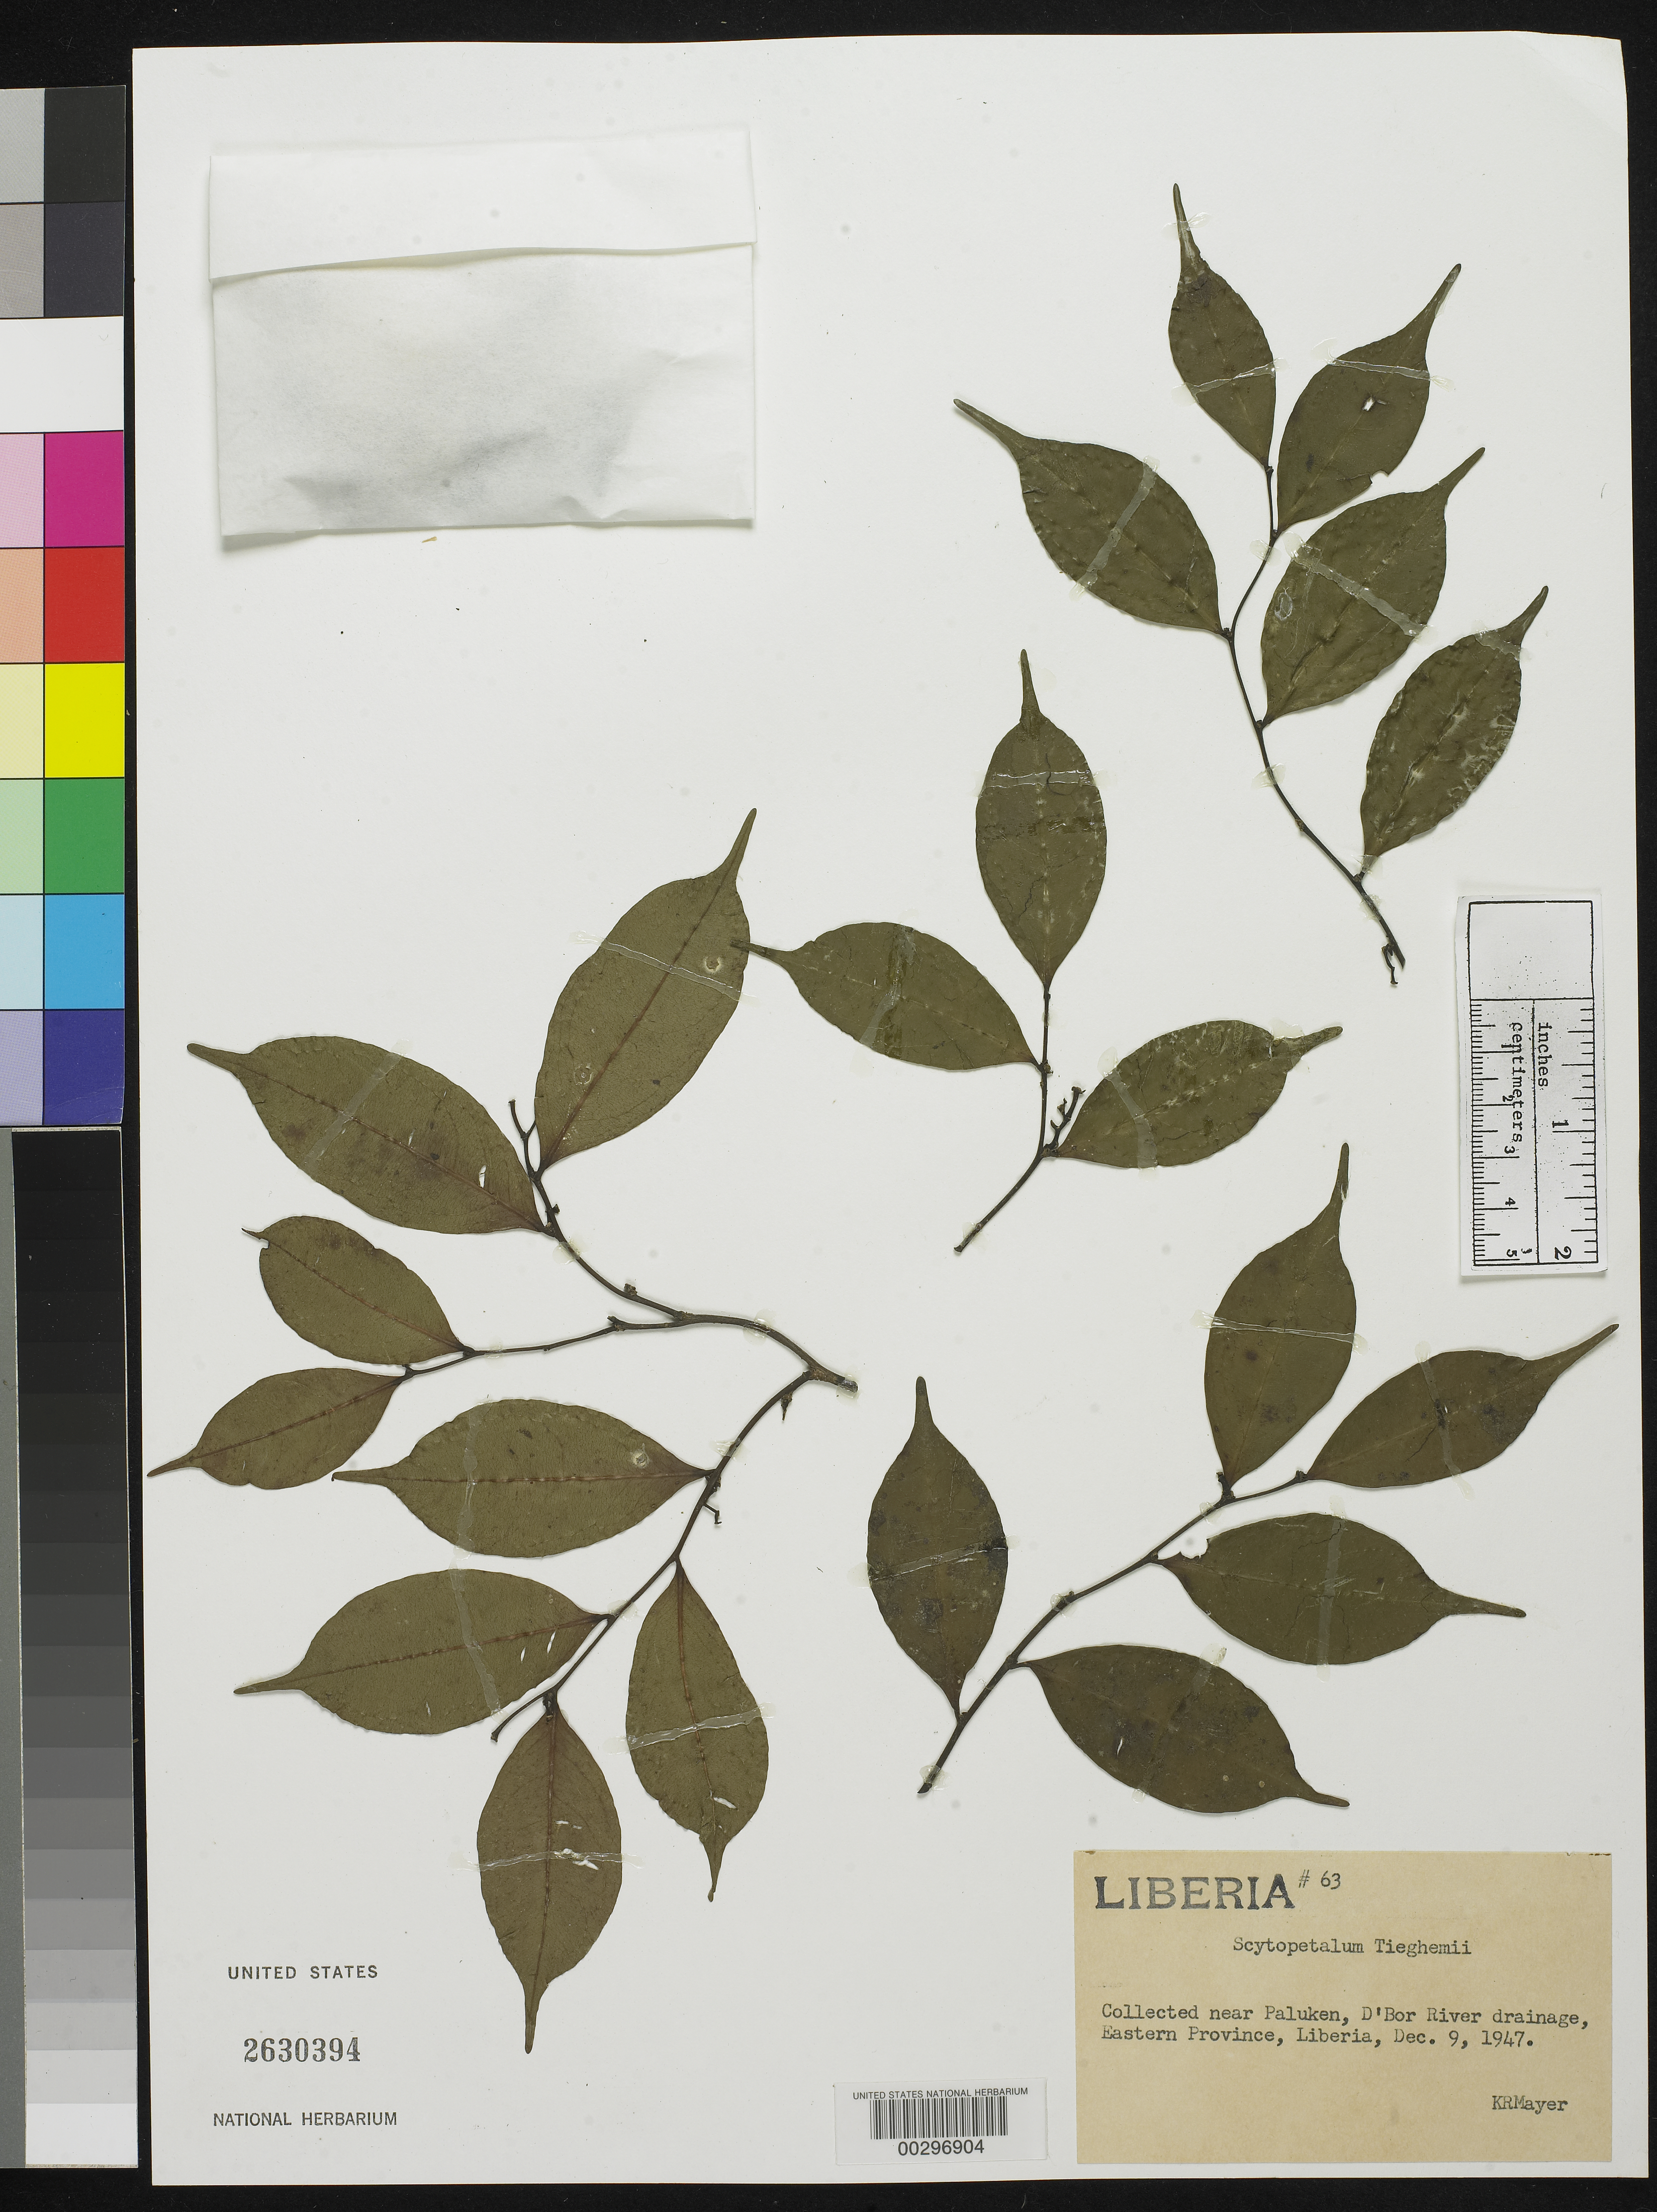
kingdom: Plantae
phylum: Tracheophyta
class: Magnoliopsida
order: Ericales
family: Lecythidaceae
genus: Scytopetalum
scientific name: Scytopetalum tieghemii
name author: (A. Chev.) Hutch. & Dalzell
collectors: K. R. Mayer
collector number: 63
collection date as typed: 09 Dec 1947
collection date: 1947-12-09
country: Liberia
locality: Eastern Province, D'bor river drainage, near Paluken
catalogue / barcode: US 2630394